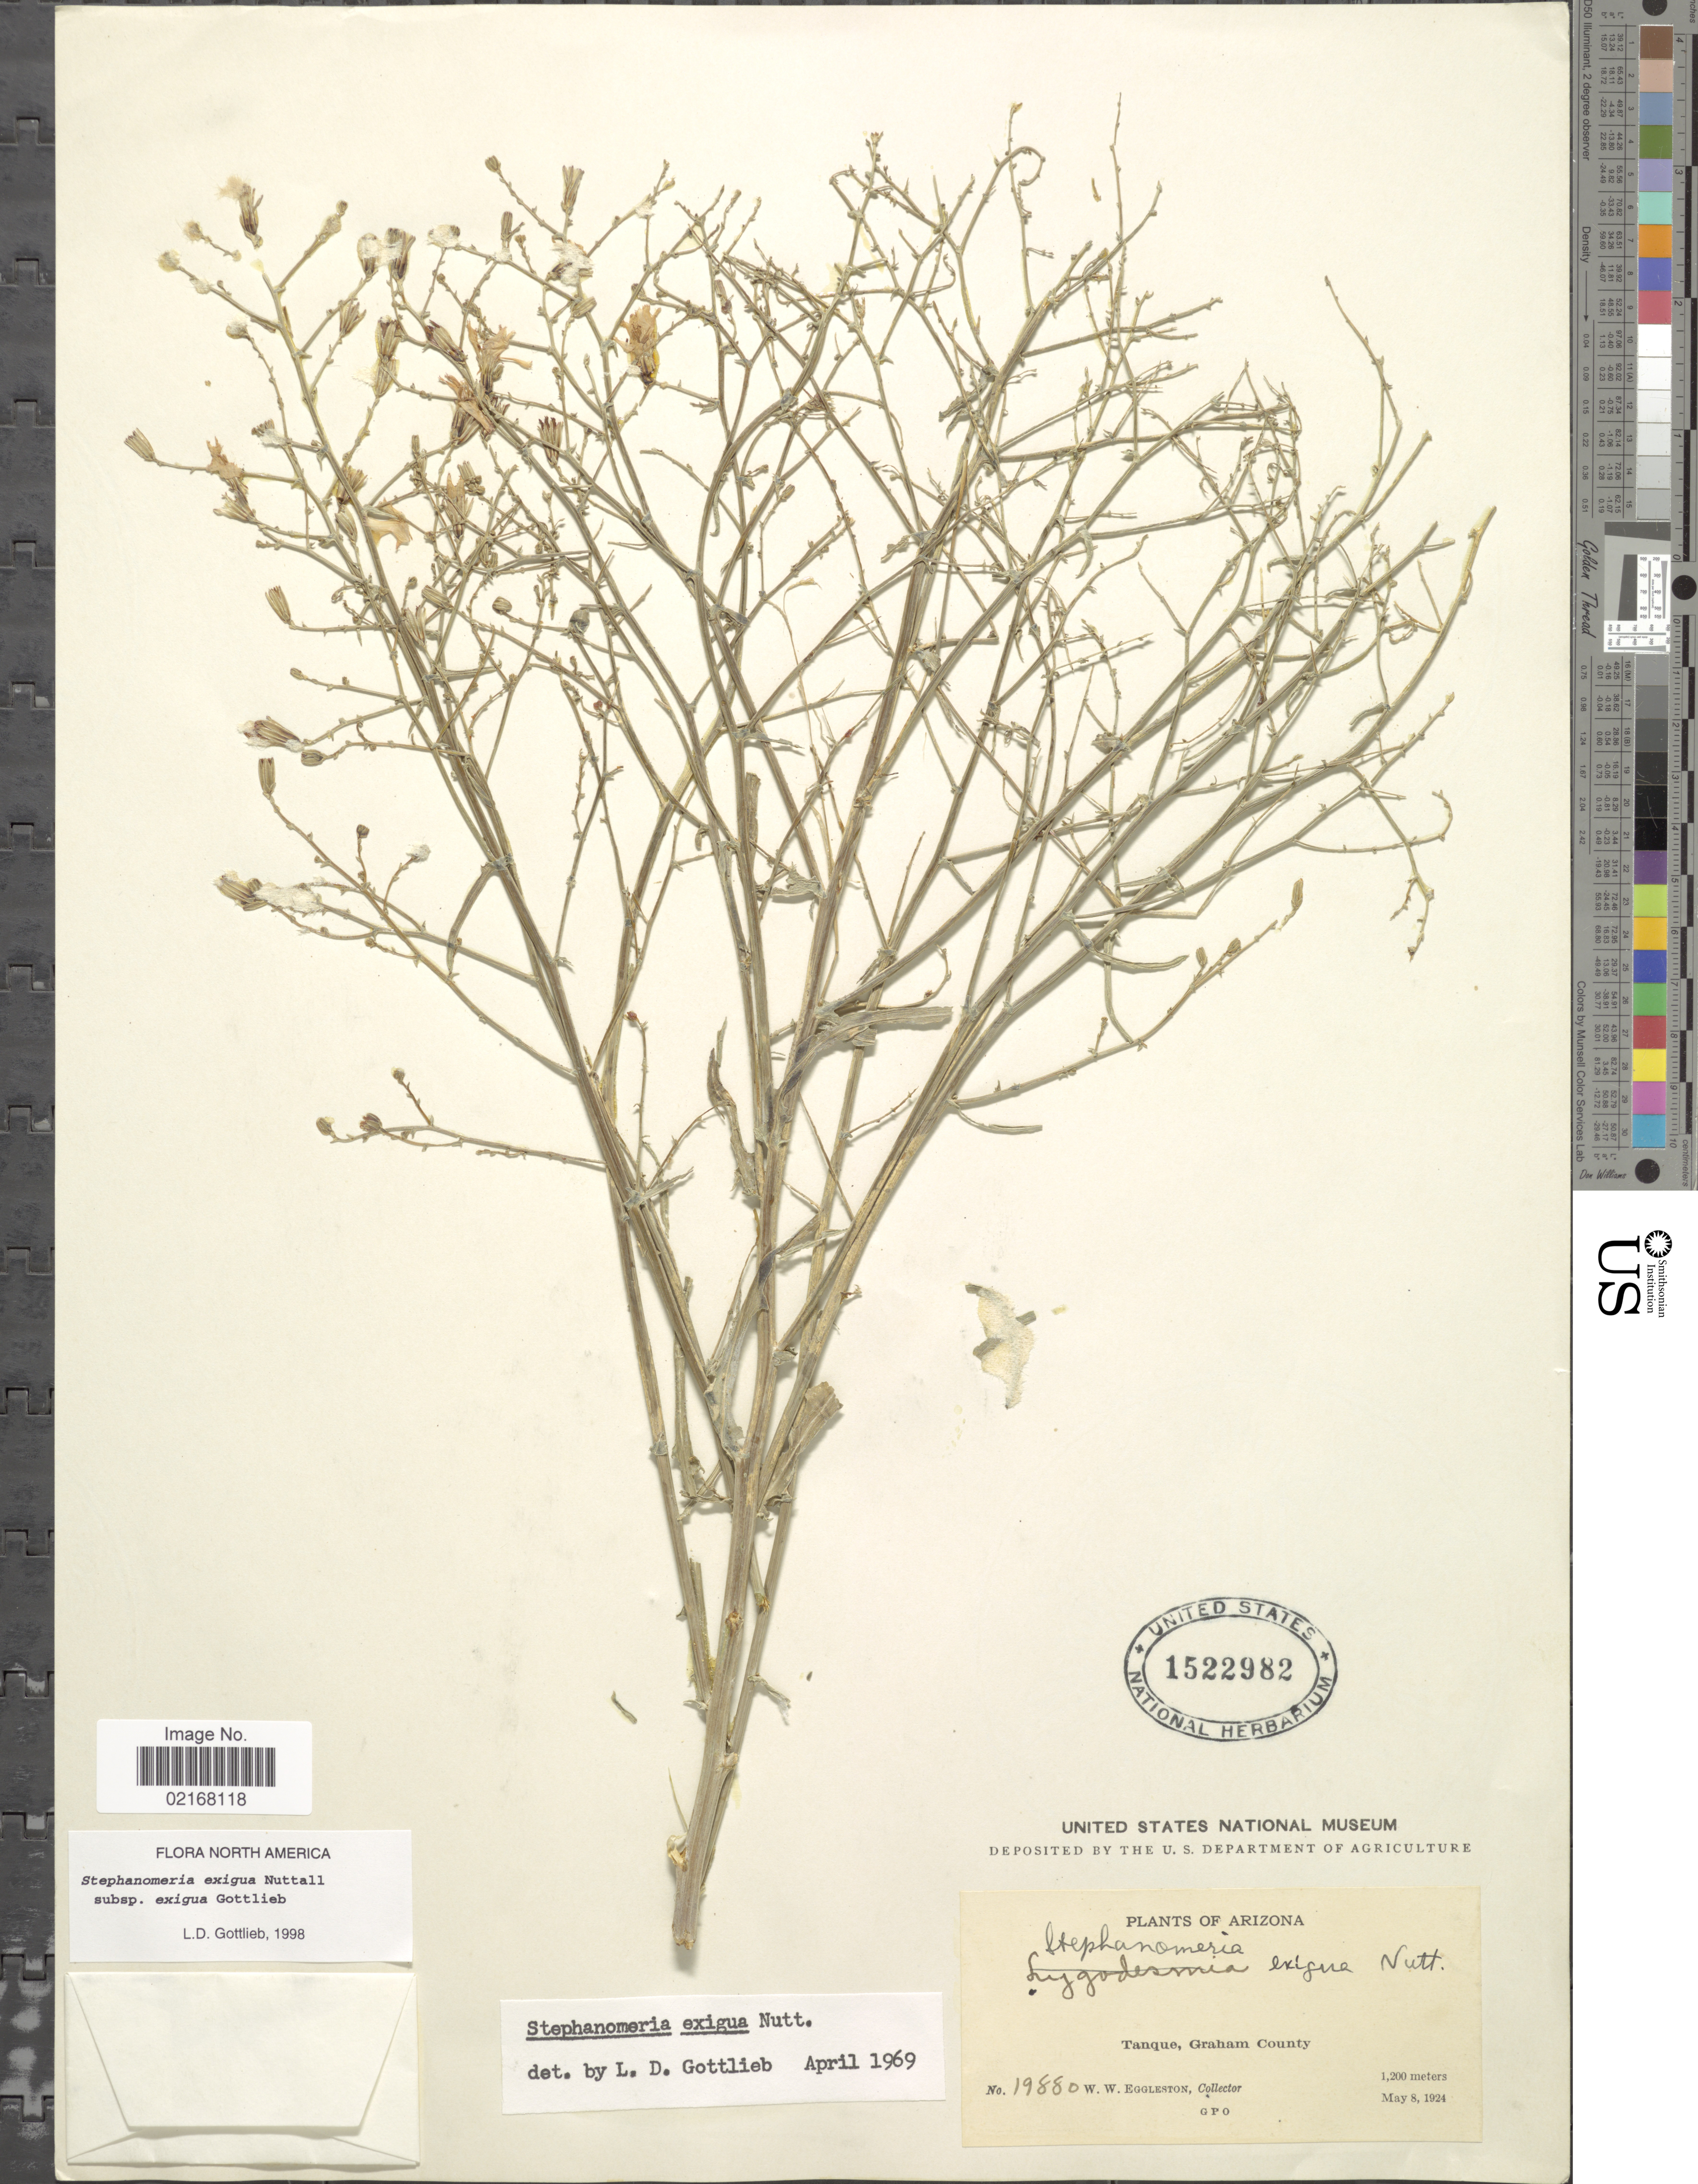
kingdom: Plantae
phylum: Tracheophyta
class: Magnoliopsida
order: Asterales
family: Asteraceae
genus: Stephanomeria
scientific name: Stephanomeria exigua subsp. exigua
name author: Nutt.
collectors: W. W. Eggleston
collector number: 19880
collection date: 1924-05-08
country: United States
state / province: Arizona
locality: Tanque, Graham County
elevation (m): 1200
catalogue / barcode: US 1522982